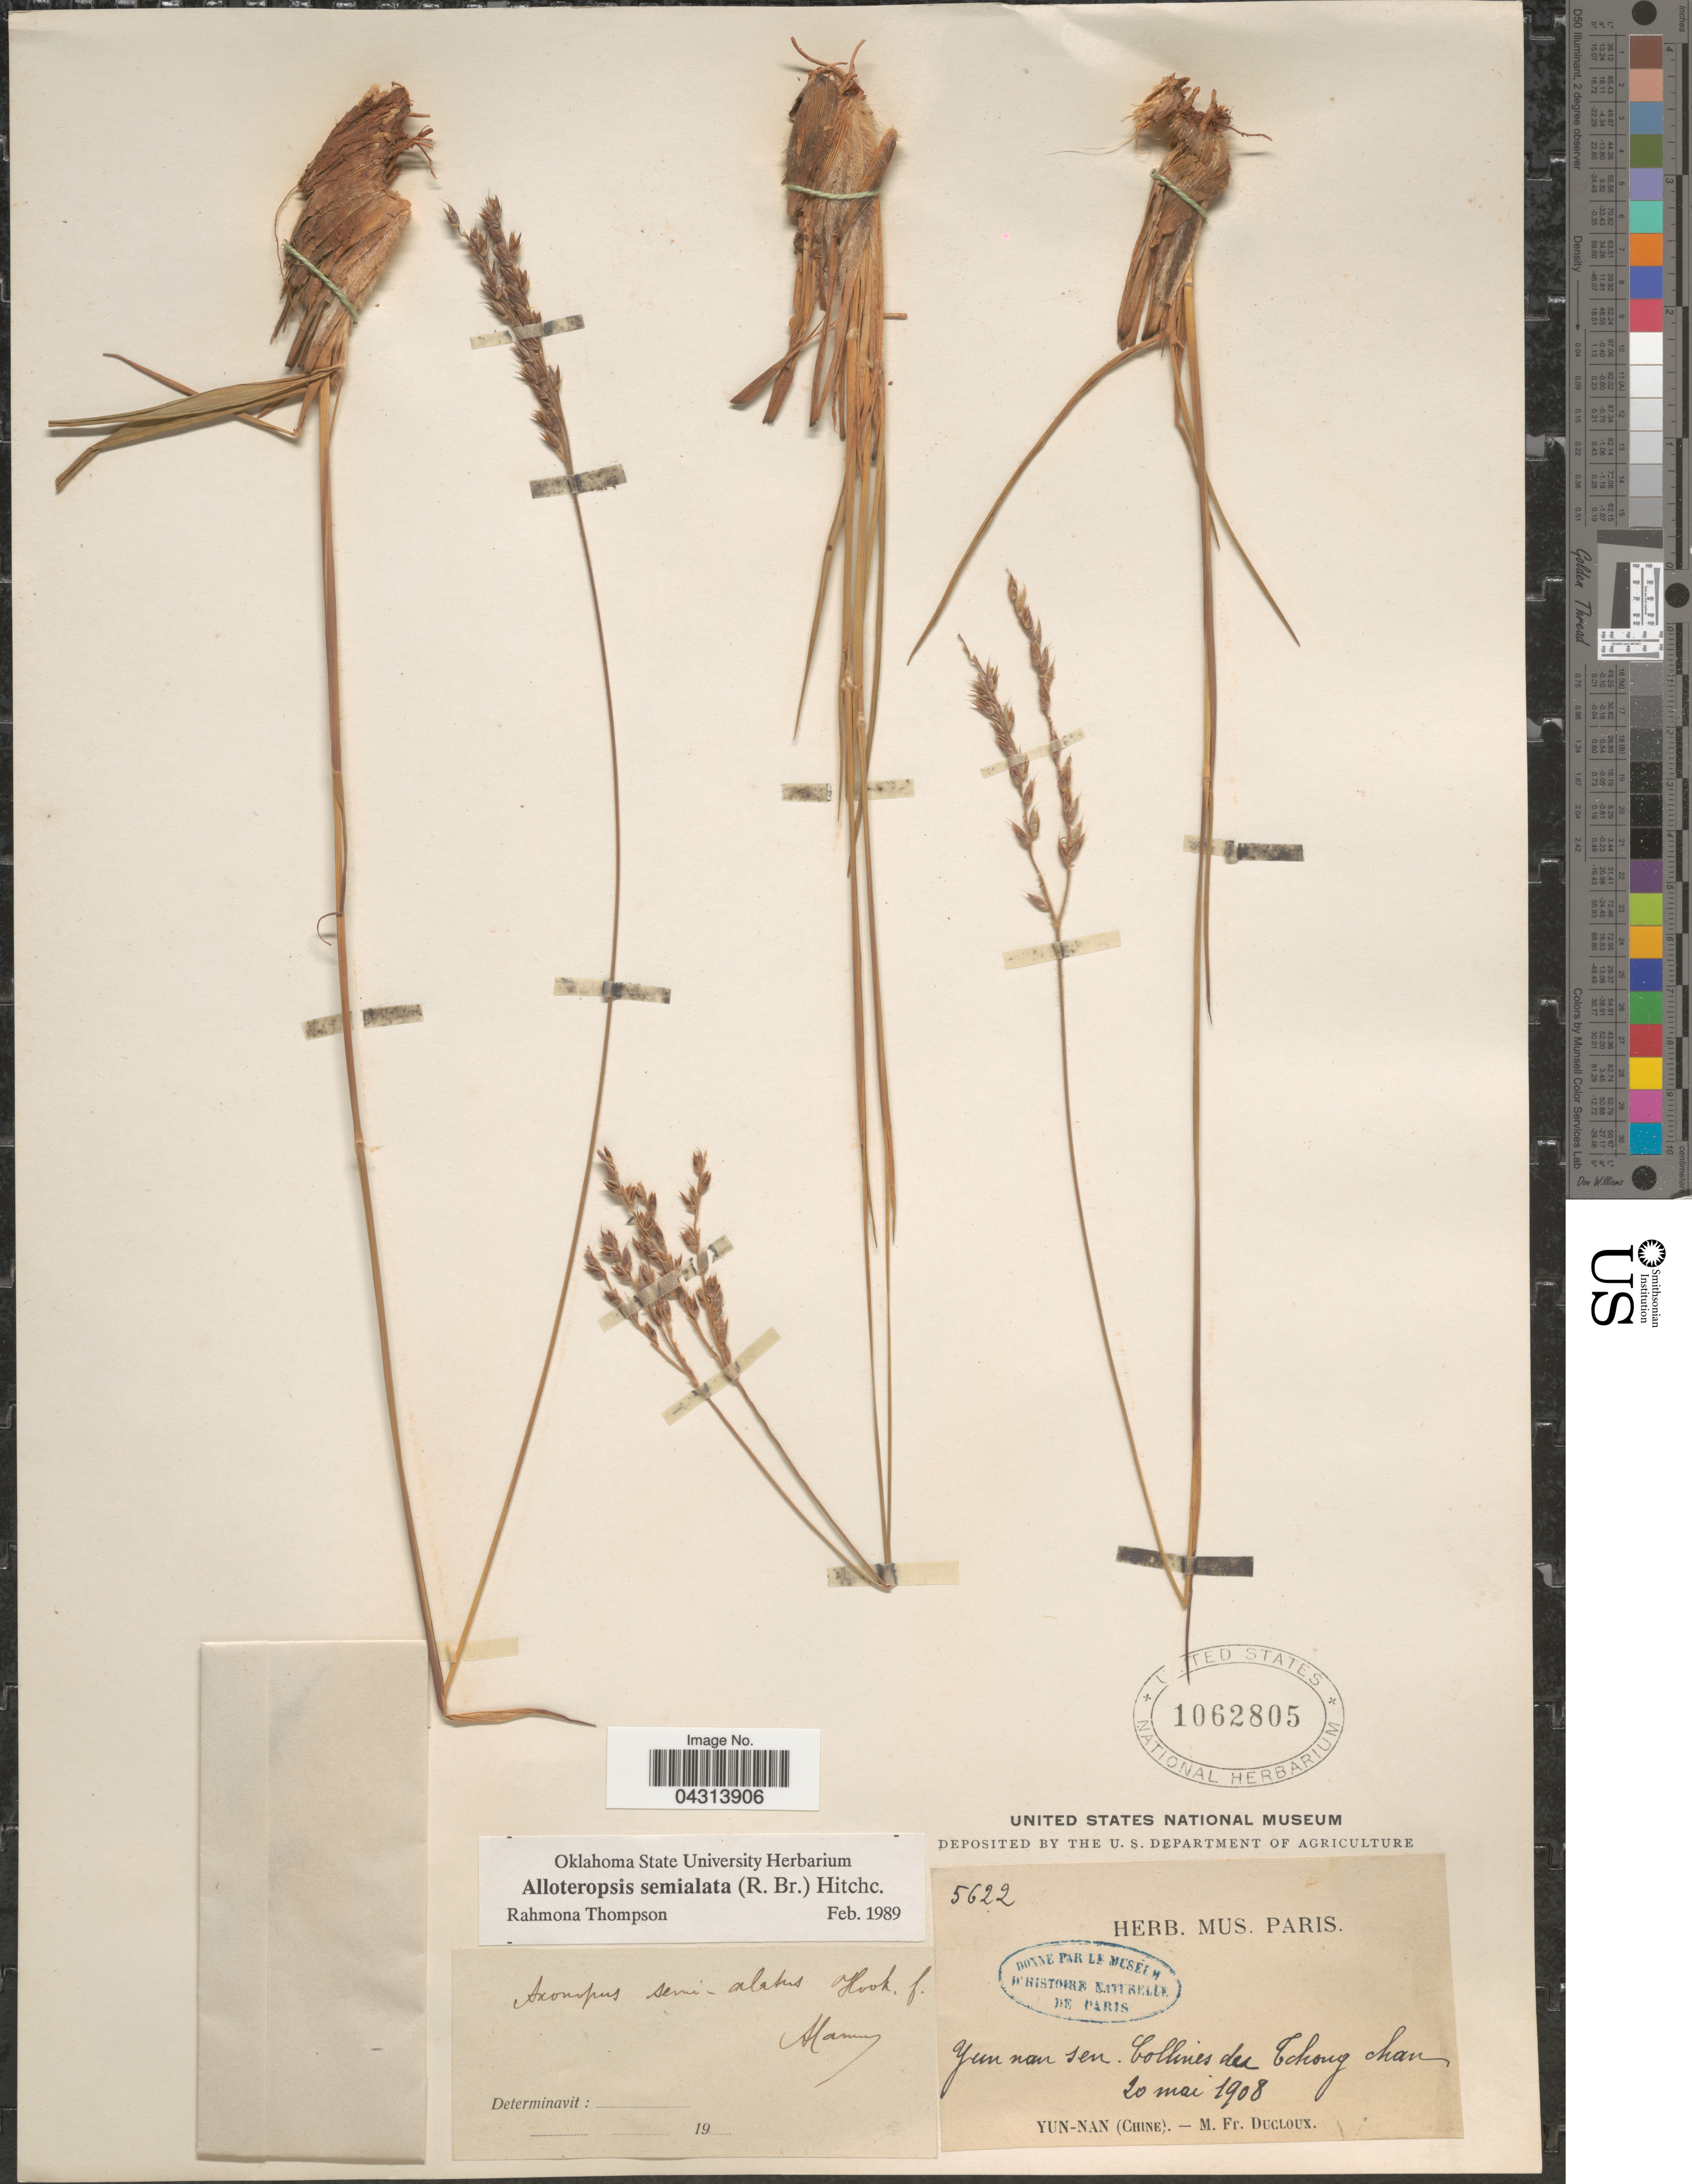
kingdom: Plantae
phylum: Tracheophyta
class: Liliopsida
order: Poales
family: Poaceae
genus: Alloteropsis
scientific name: Alloteropsis semialata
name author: (R. Br.) Hitchc.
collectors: M. Ducloux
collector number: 5622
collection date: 1908-05-20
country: China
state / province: Yunnan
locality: Yun nan sen. Collines des Tchoung chan.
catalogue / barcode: US 1062805